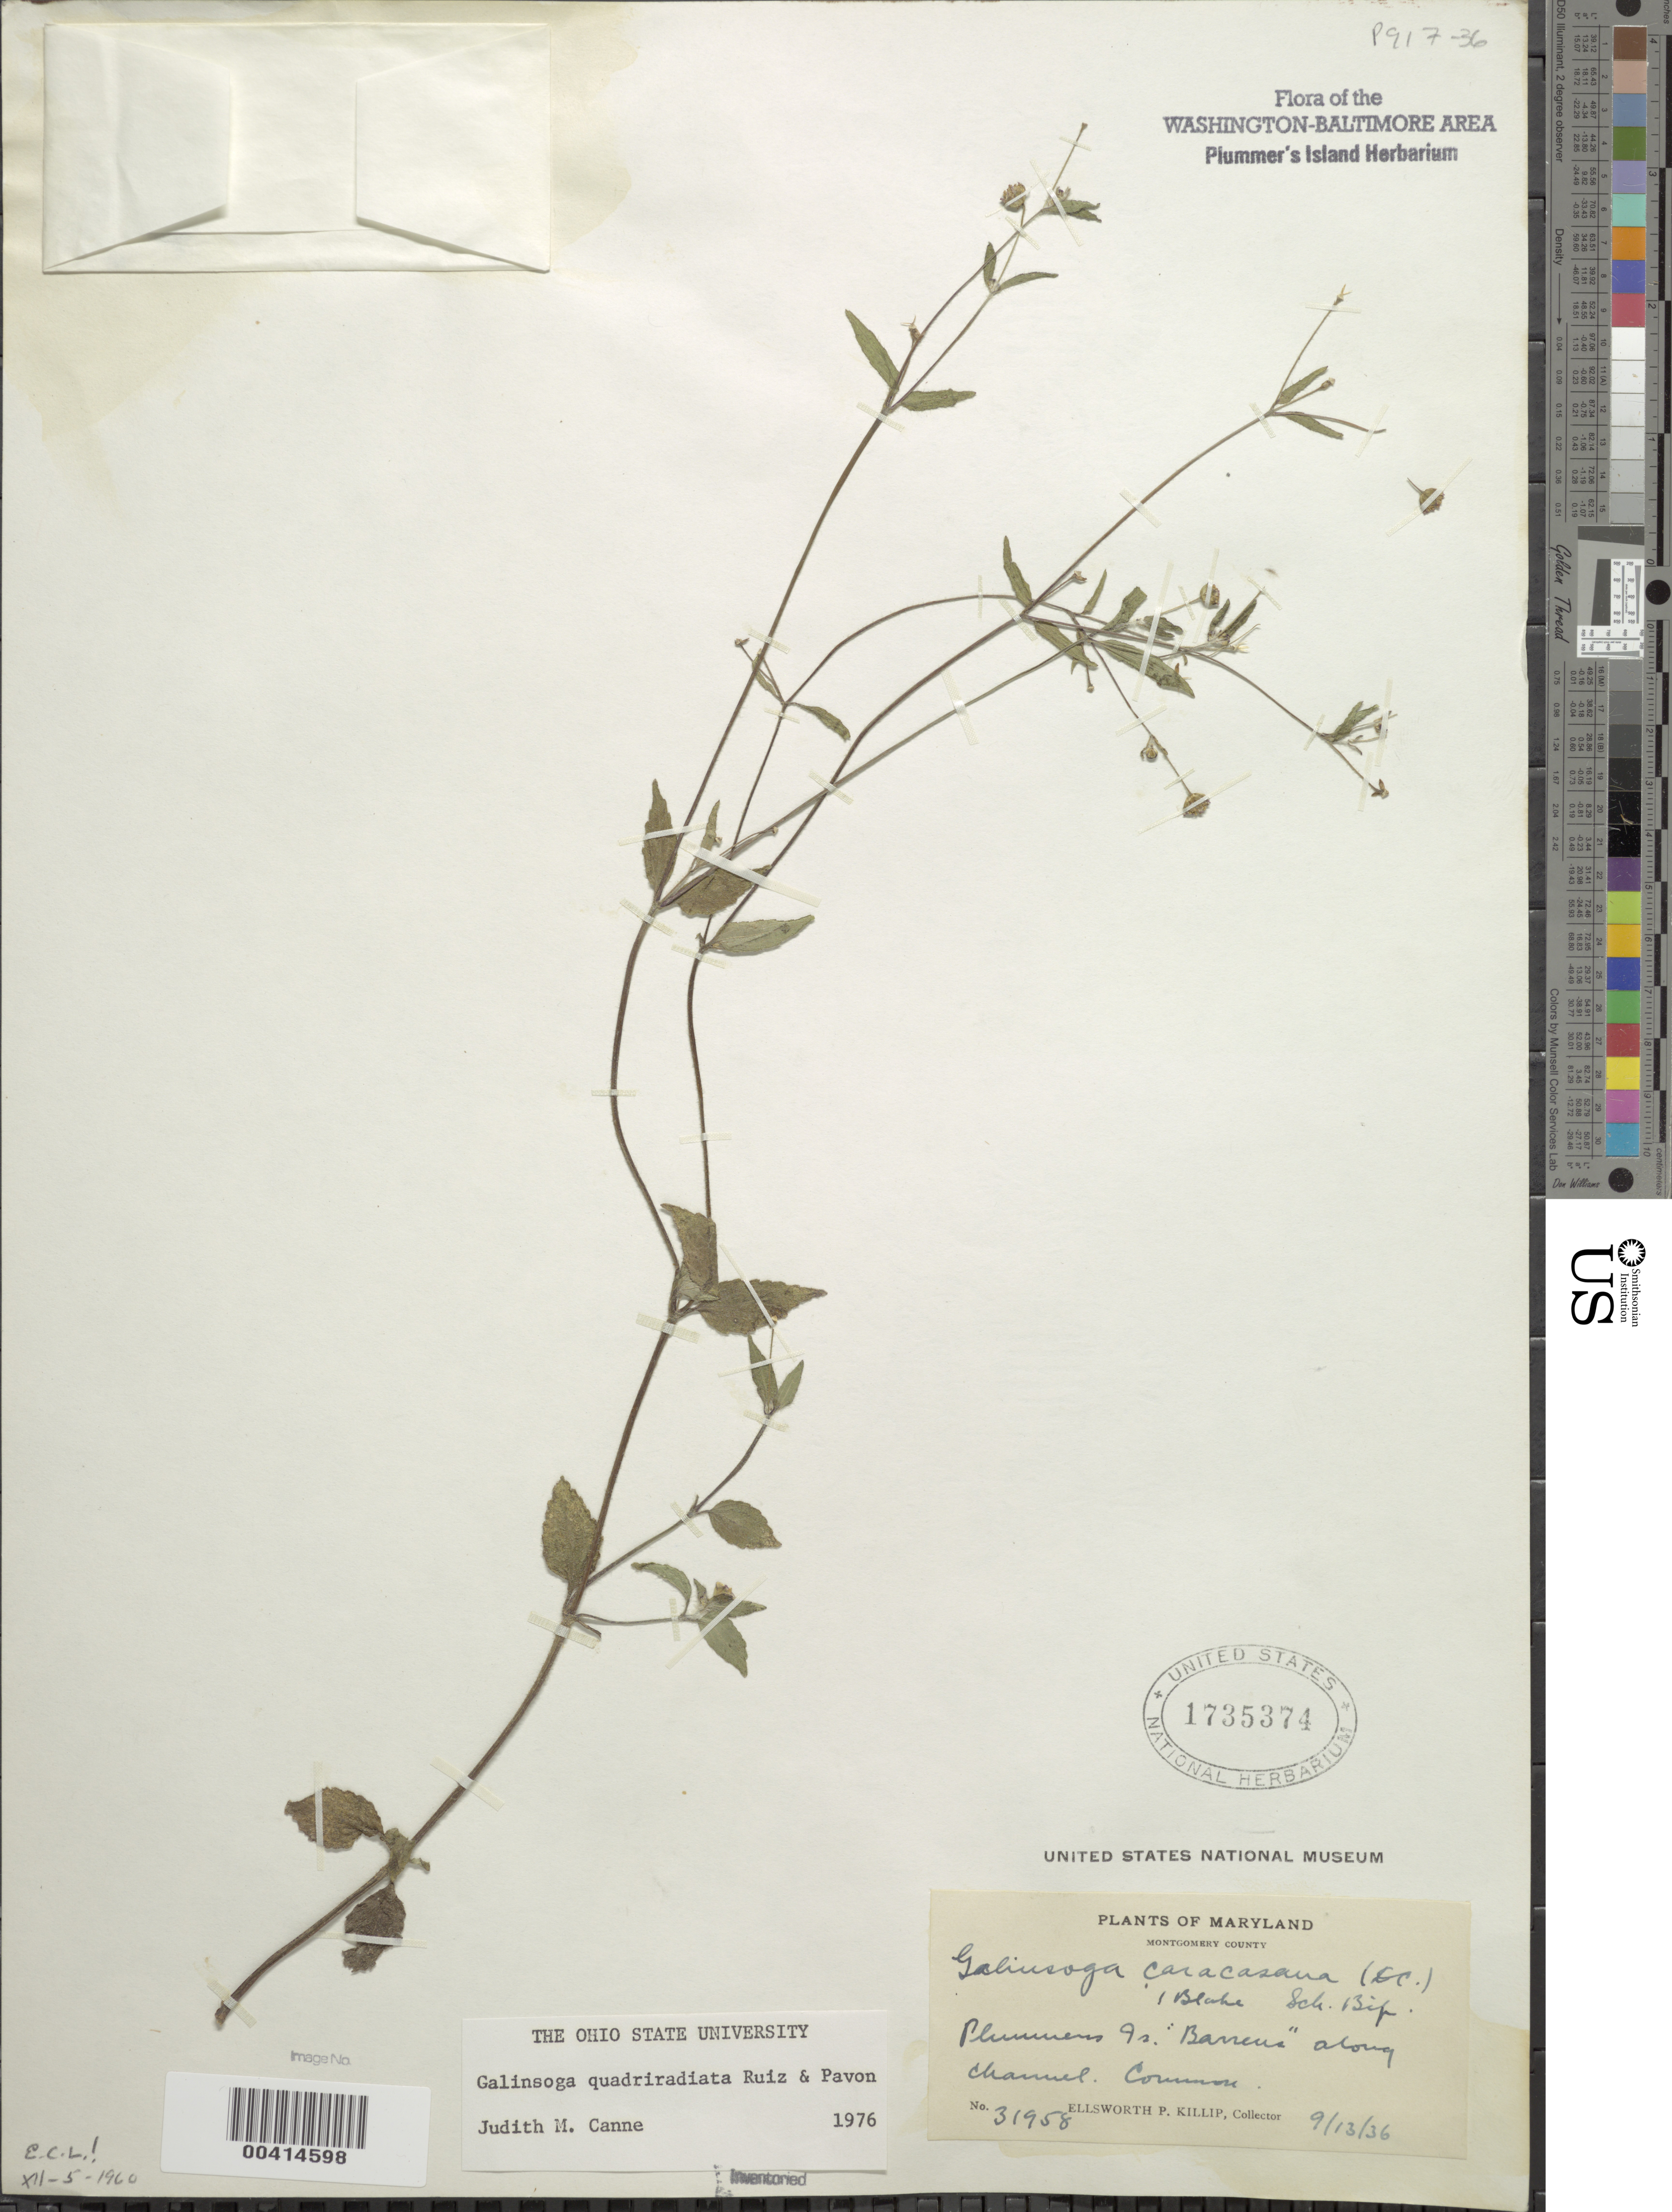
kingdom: Plantae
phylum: Tracheophyta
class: Magnoliopsida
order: Asterales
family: Asteraceae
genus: Galinsoga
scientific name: Galinsoga quadriradiata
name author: Ruiz & Pav.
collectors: E. P. Killip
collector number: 31958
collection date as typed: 13 Sep 1936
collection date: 1936-09-13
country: United States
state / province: Maryland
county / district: Montgomery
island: Plummers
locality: Plummer's Island; "barrens" along channel C. & O. Canal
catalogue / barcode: US 1735374